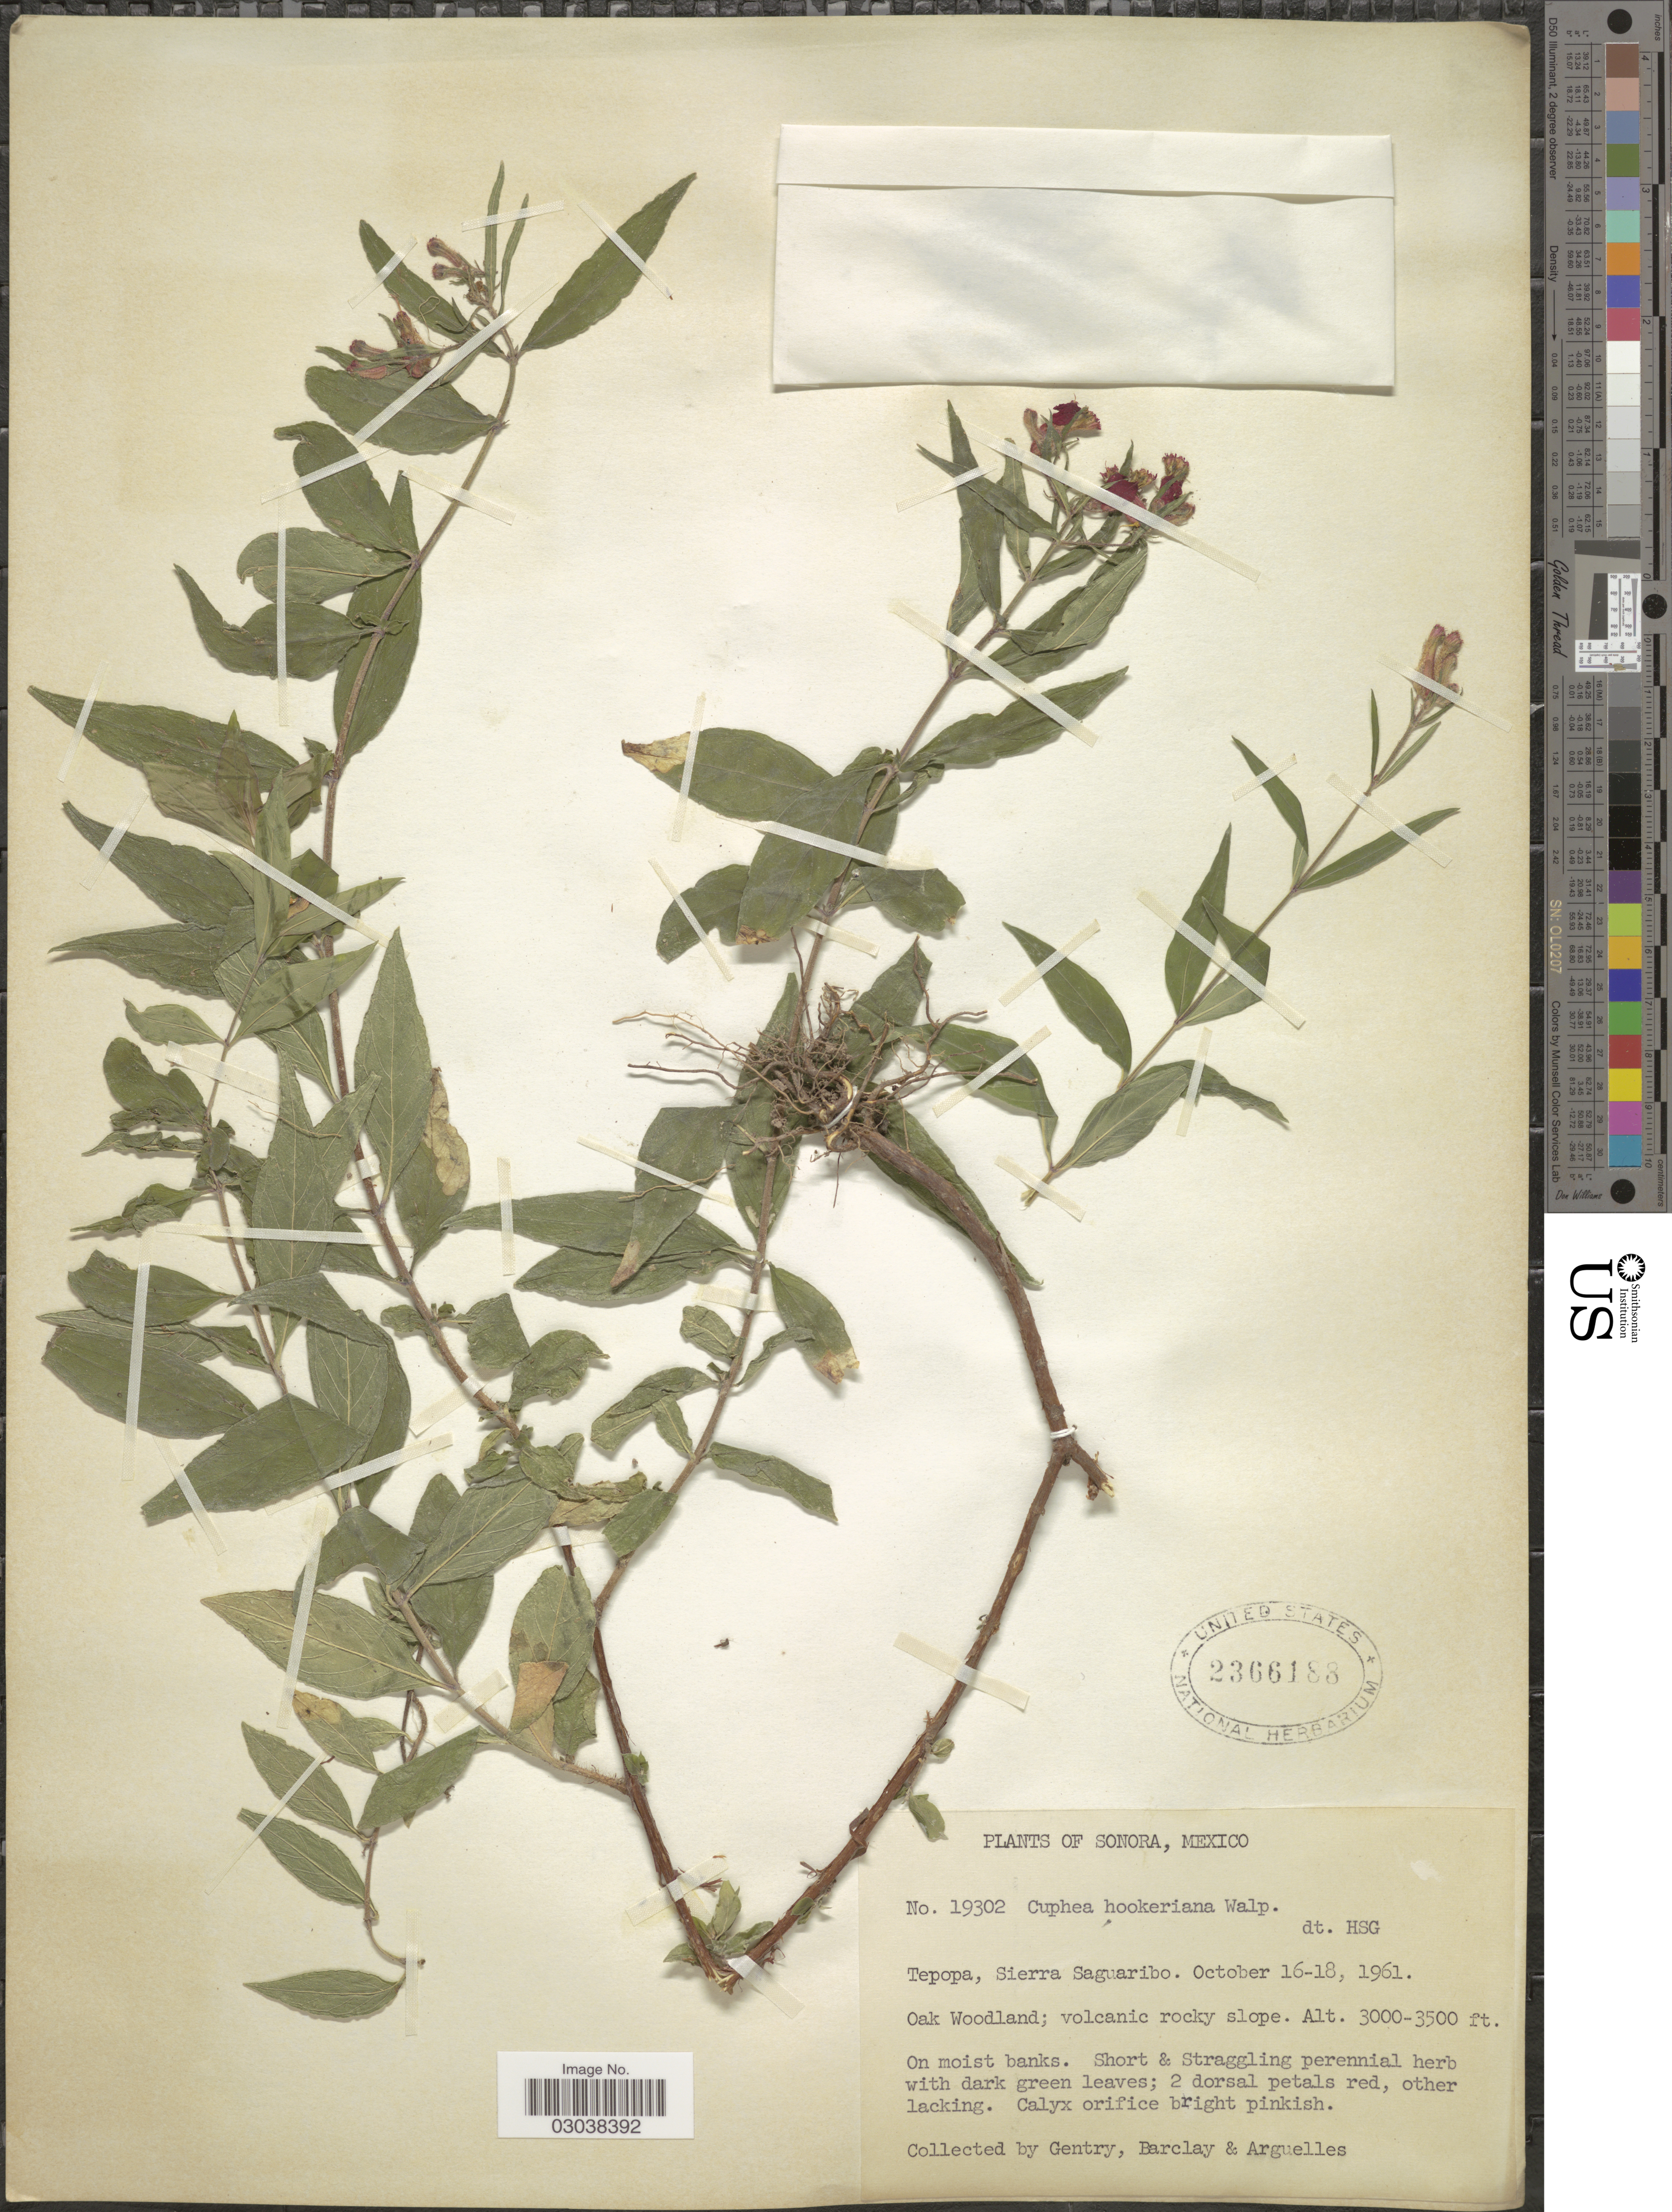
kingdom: Plantae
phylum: Tracheophyta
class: Magnoliopsida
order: Myrtales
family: Lythraceae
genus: Cuphea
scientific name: Cuphea hookeriana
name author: Walp.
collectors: Gentry, --, -- Barclay & Arguelles, --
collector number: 19302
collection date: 1961-10-16/1961-10-18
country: Mexico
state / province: Sonora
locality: Tepopa, Sierra Saguaribo.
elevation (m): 914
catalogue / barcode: US 2366188